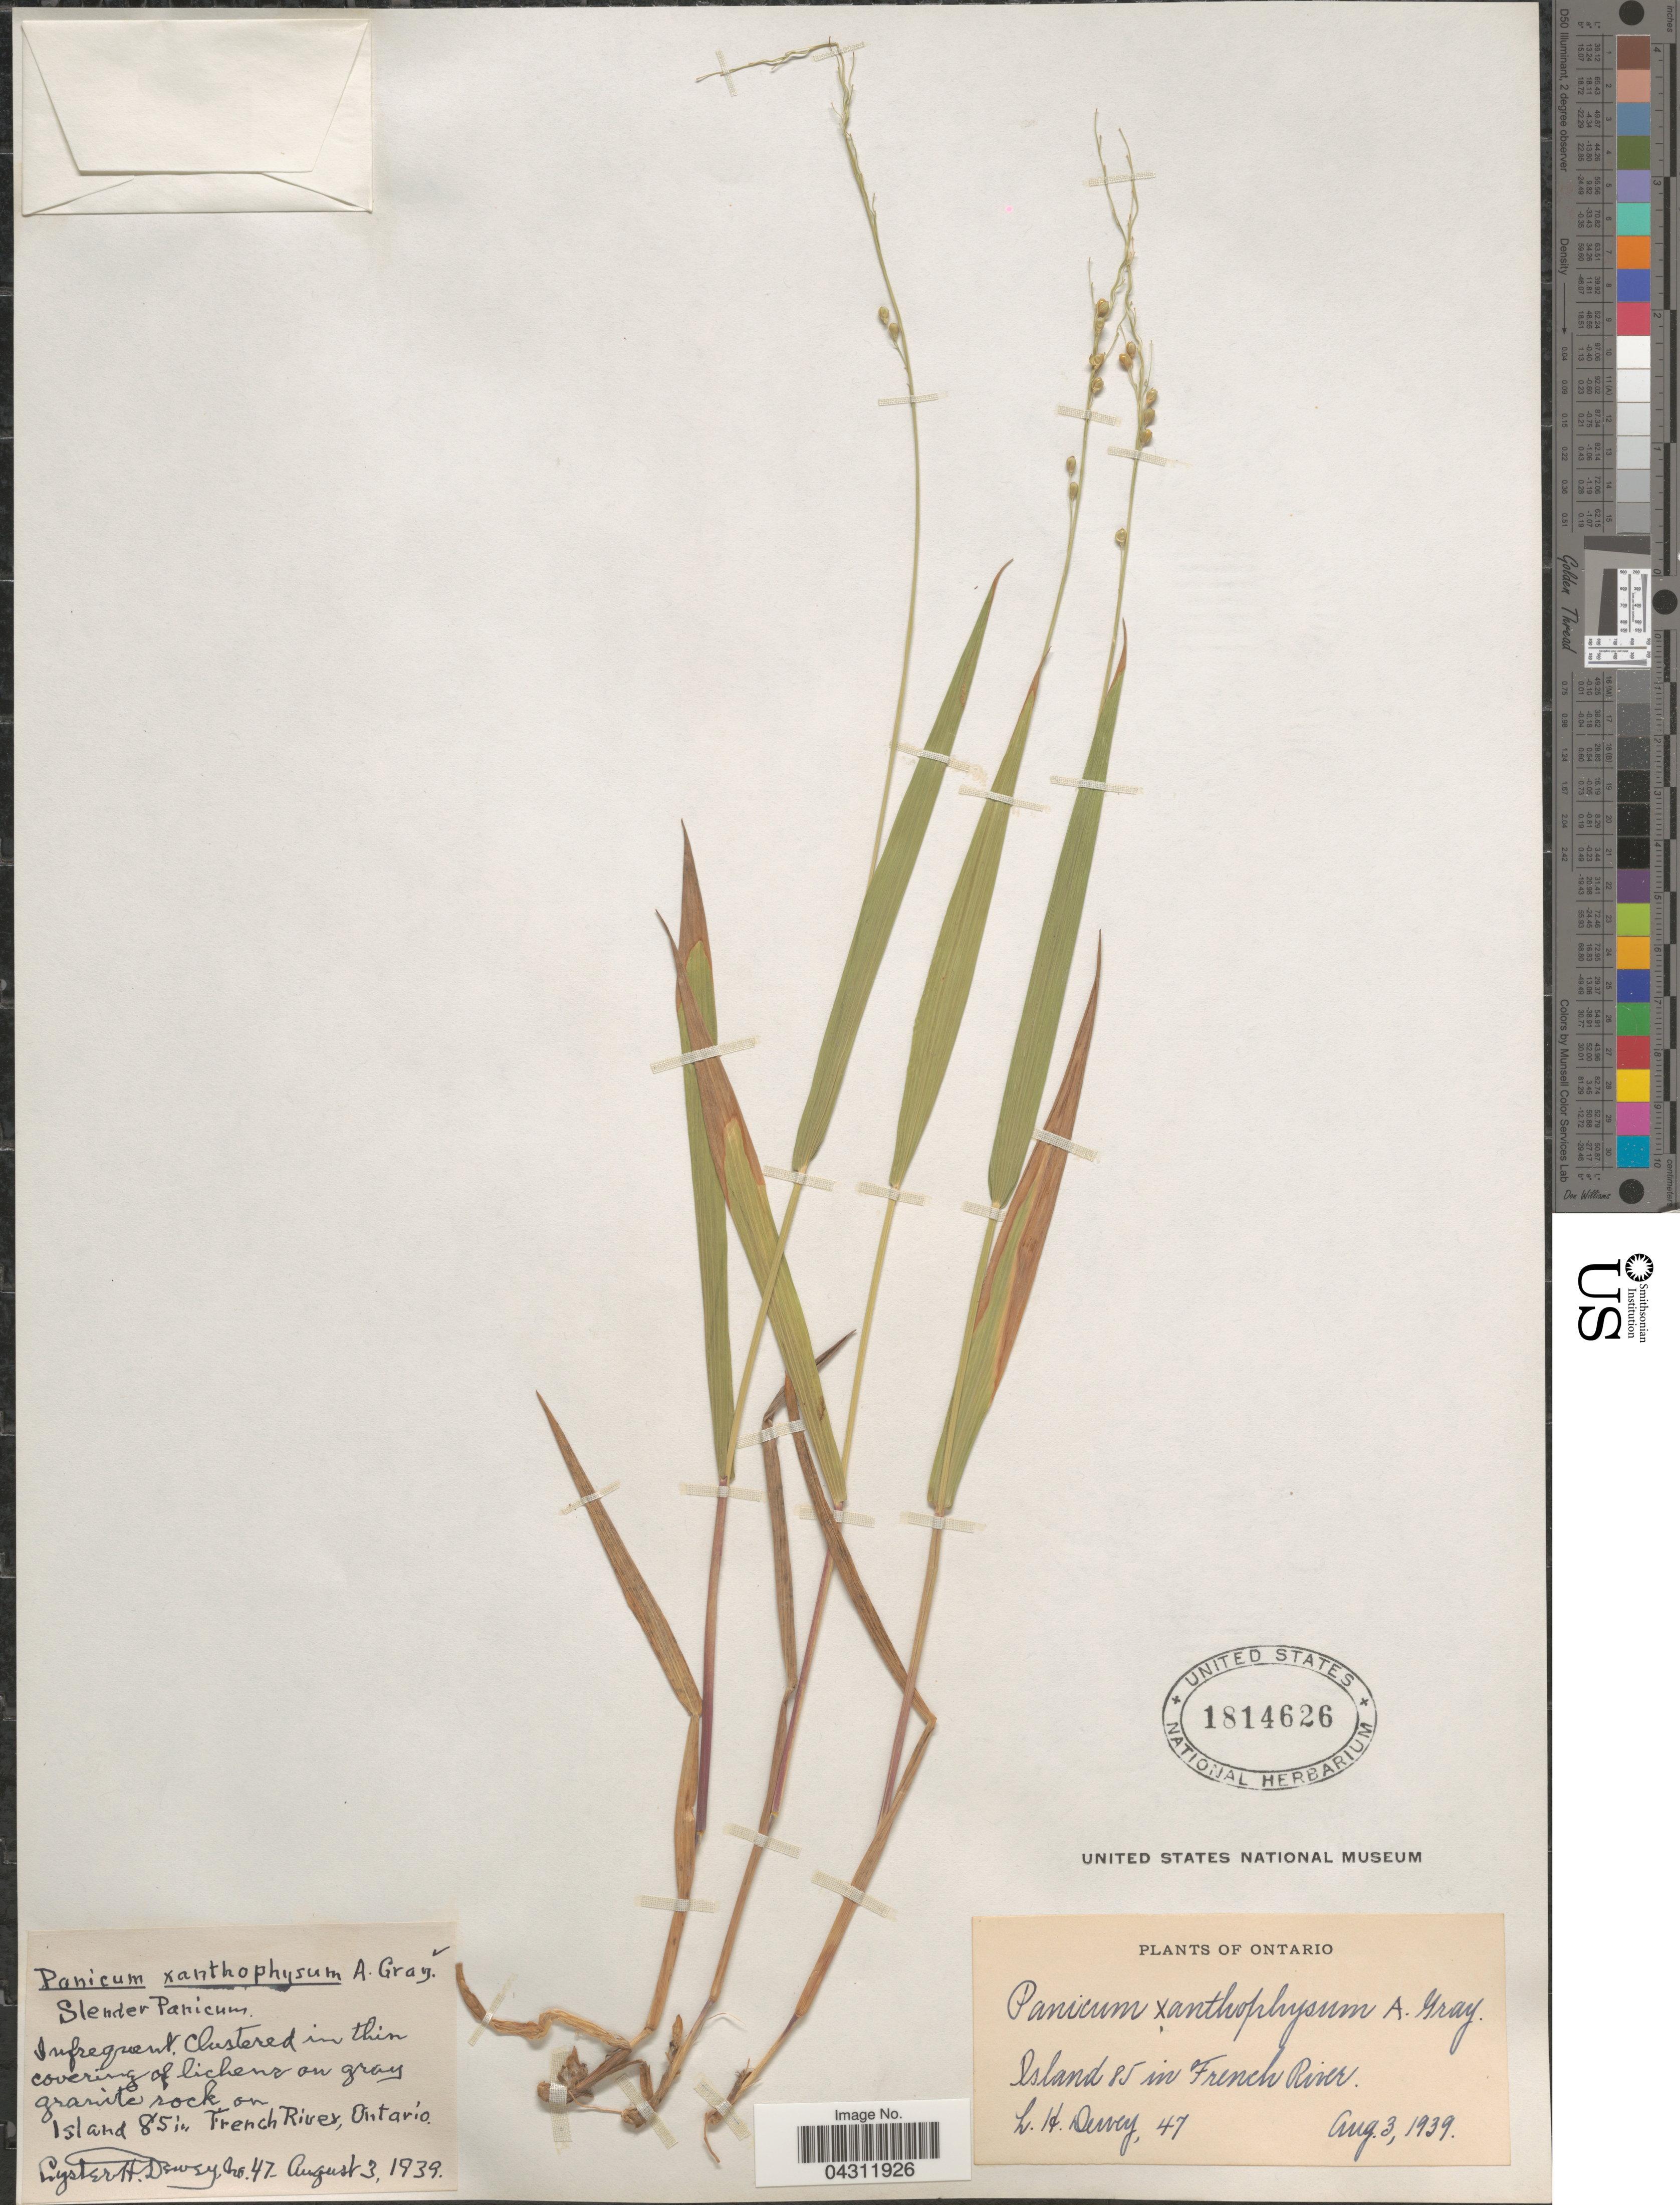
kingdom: Plantae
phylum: Tracheophyta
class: Liliopsida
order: Poales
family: Poaceae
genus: Dichanthelium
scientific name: Dichanthelium xanthophysum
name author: (A. Gray) Freckmann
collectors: L. H. Dewey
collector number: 47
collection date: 1939-08-03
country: Canada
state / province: Ontario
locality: Island 85 in French River.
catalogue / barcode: US 1814626